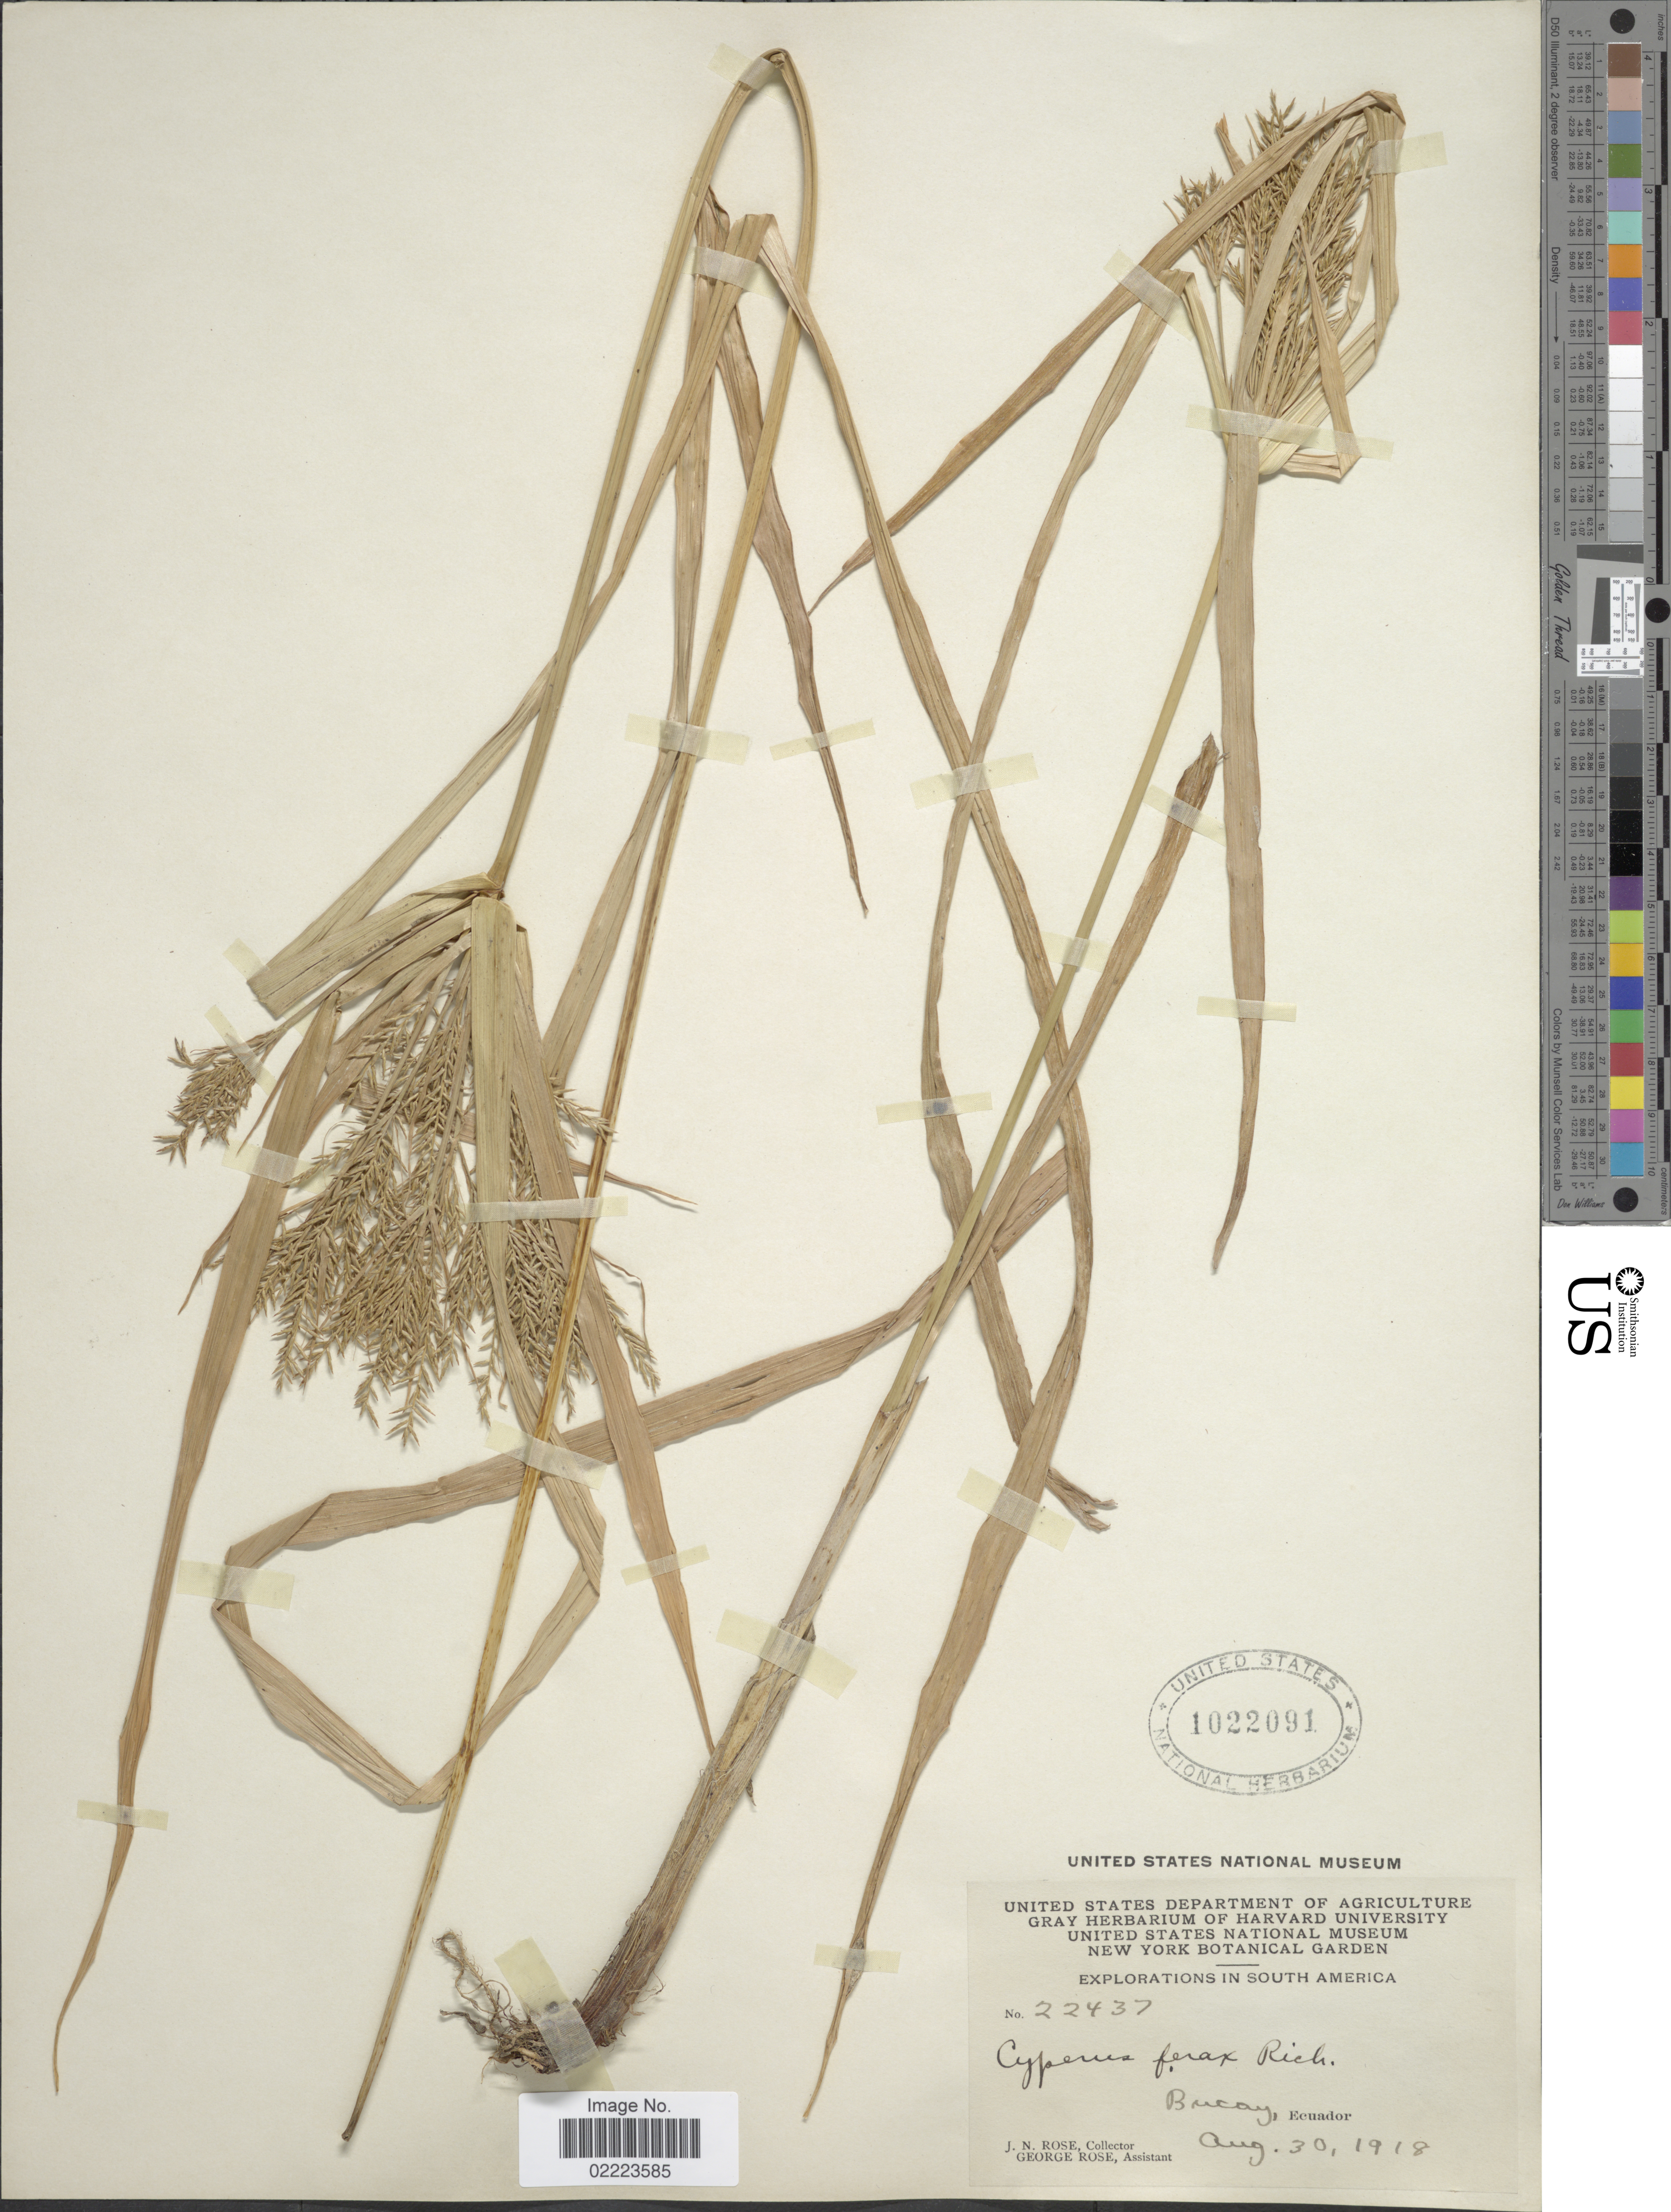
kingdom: Plantae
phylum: Tracheophyta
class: Liliopsida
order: Poales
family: Cyperaceae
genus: Cyperus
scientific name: Cyperus odoratus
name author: L.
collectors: J. N. Rose & G. Rose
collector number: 22437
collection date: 1918-08-30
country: Ecuador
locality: Bucay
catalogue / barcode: US 1022091